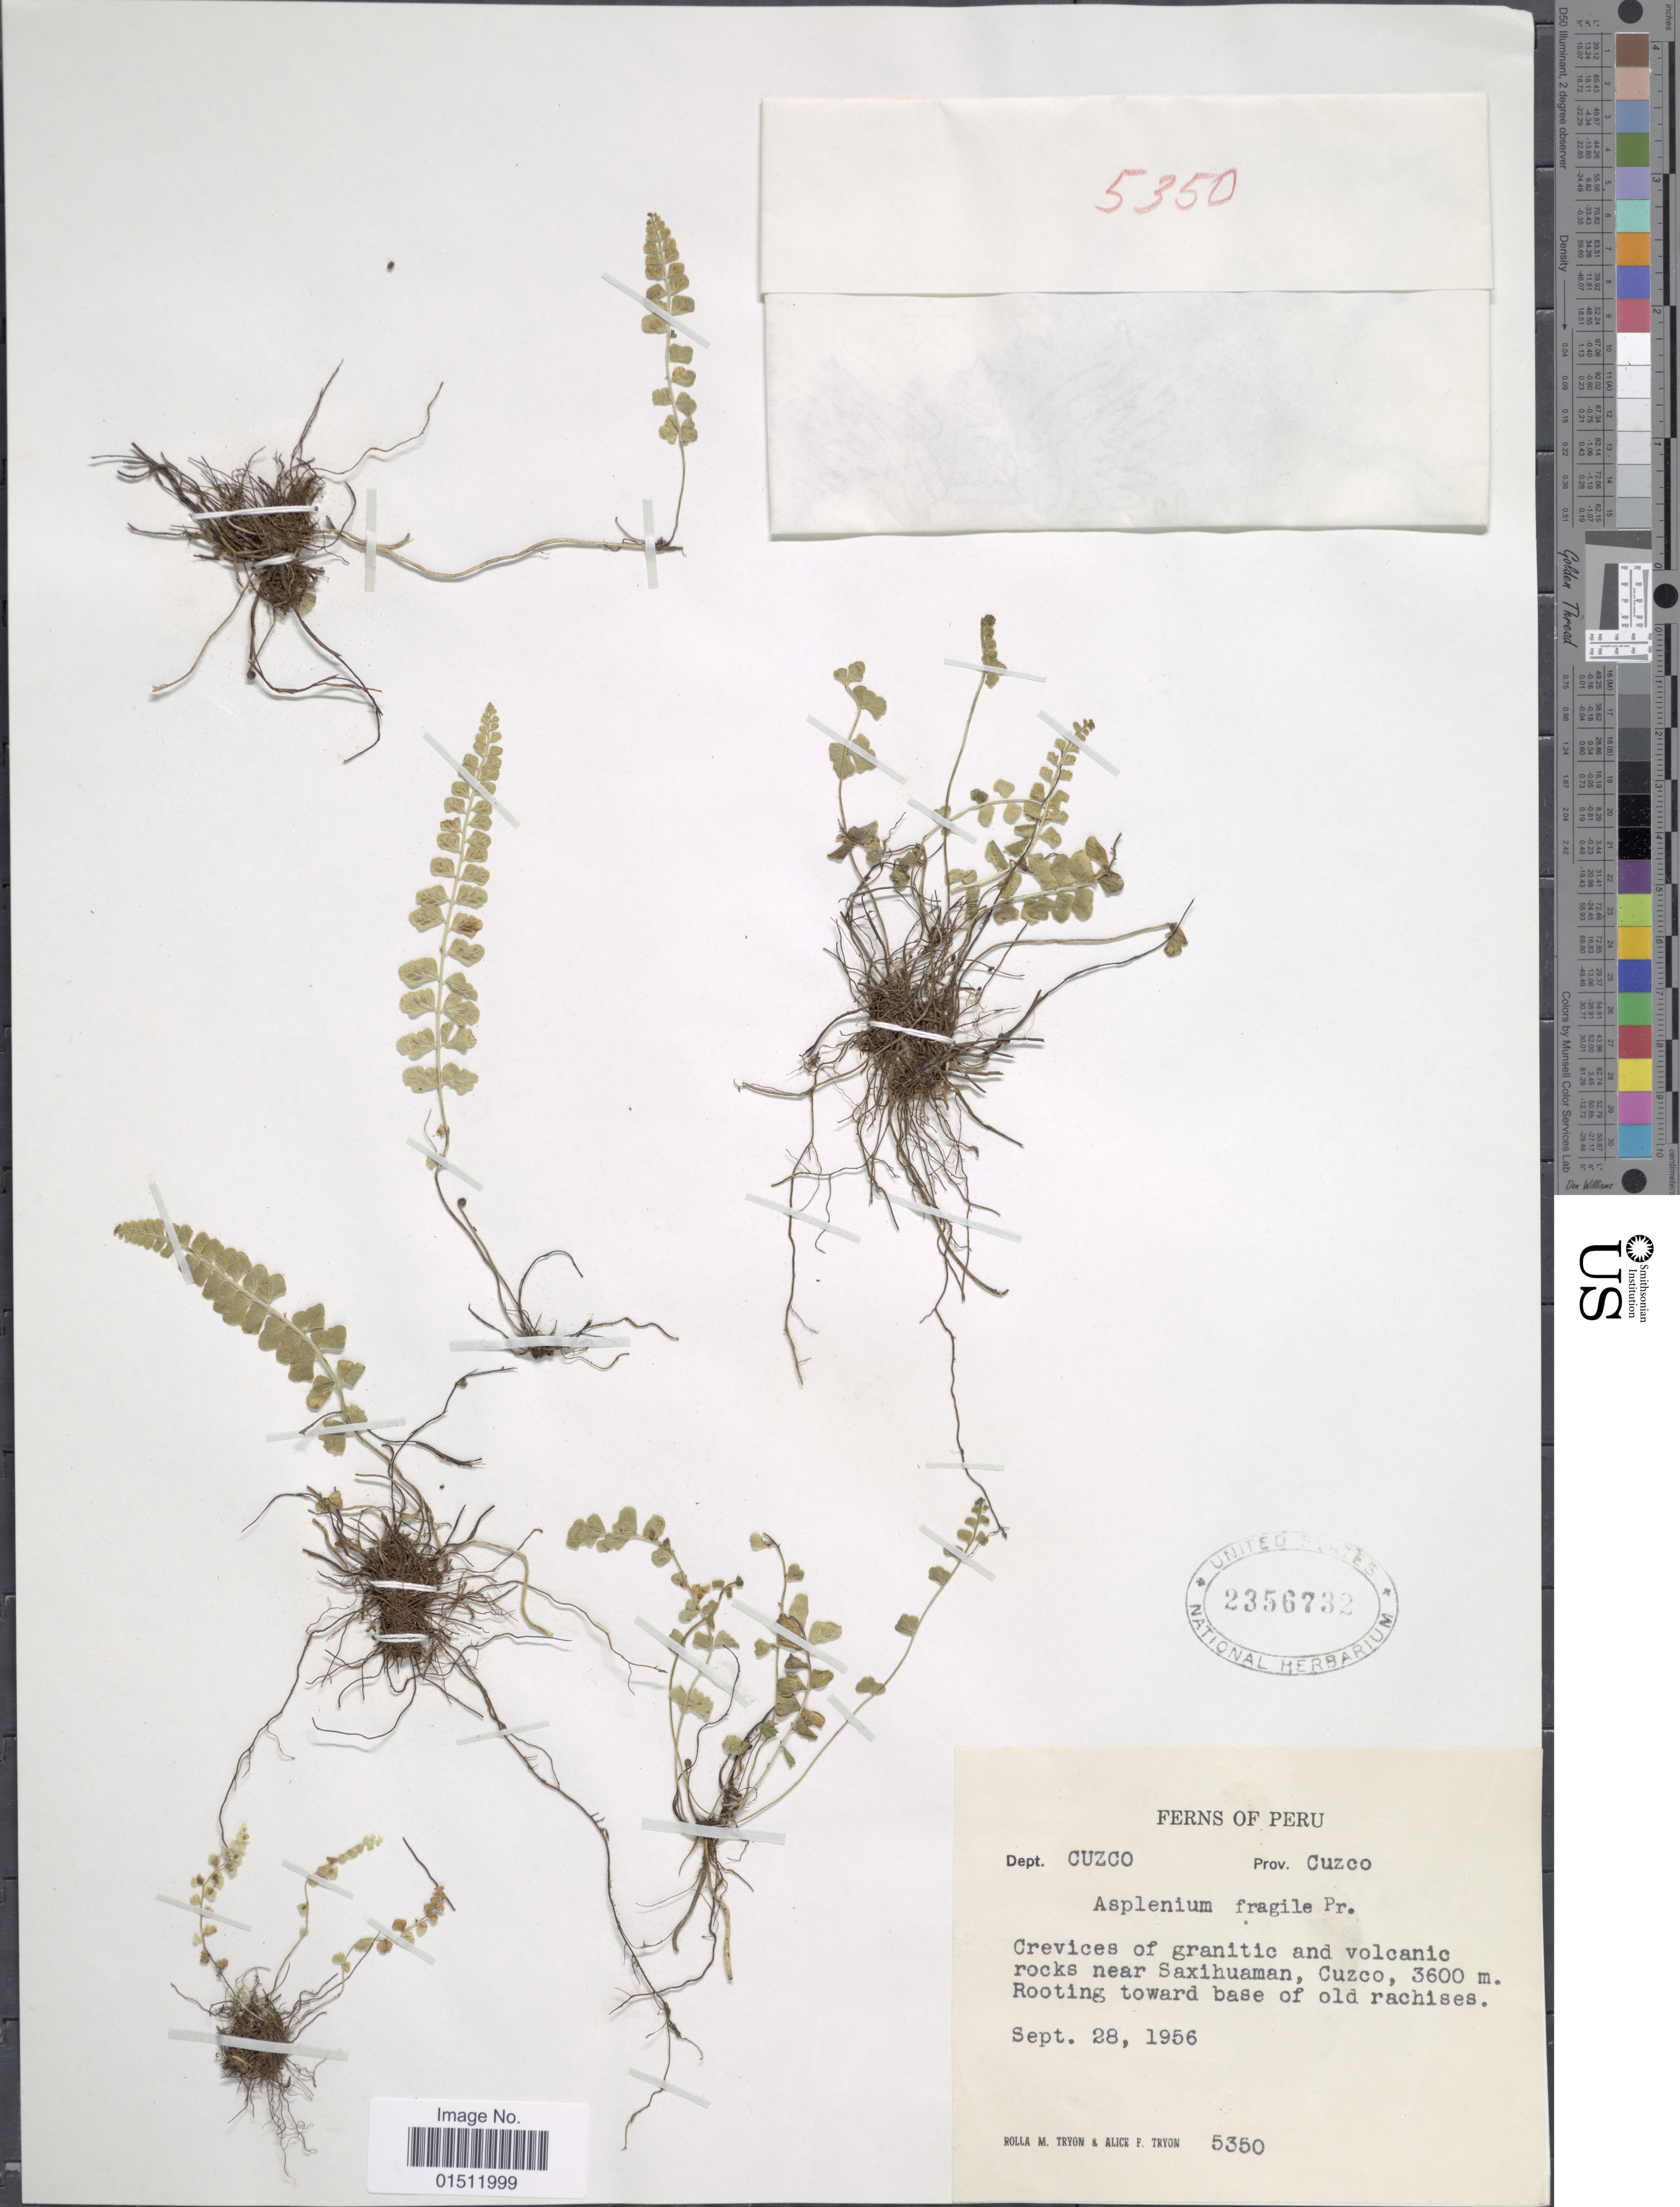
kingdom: Plantae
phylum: Tracheophyta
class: Polypodiopsida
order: Polypodiales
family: Aspleniaceae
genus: Asplenium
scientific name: Asplenium peruvianum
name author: Desv.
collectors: R. M. Tryon & A. F. Tryon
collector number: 5350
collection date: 1956-09-28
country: Peru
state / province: Cusco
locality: Dept. Cuzco. Prov. Cuzco. Crevices of granitic and volcanic rocks near Saxihuaman, Cuzco.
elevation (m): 3600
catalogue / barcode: US 2356732